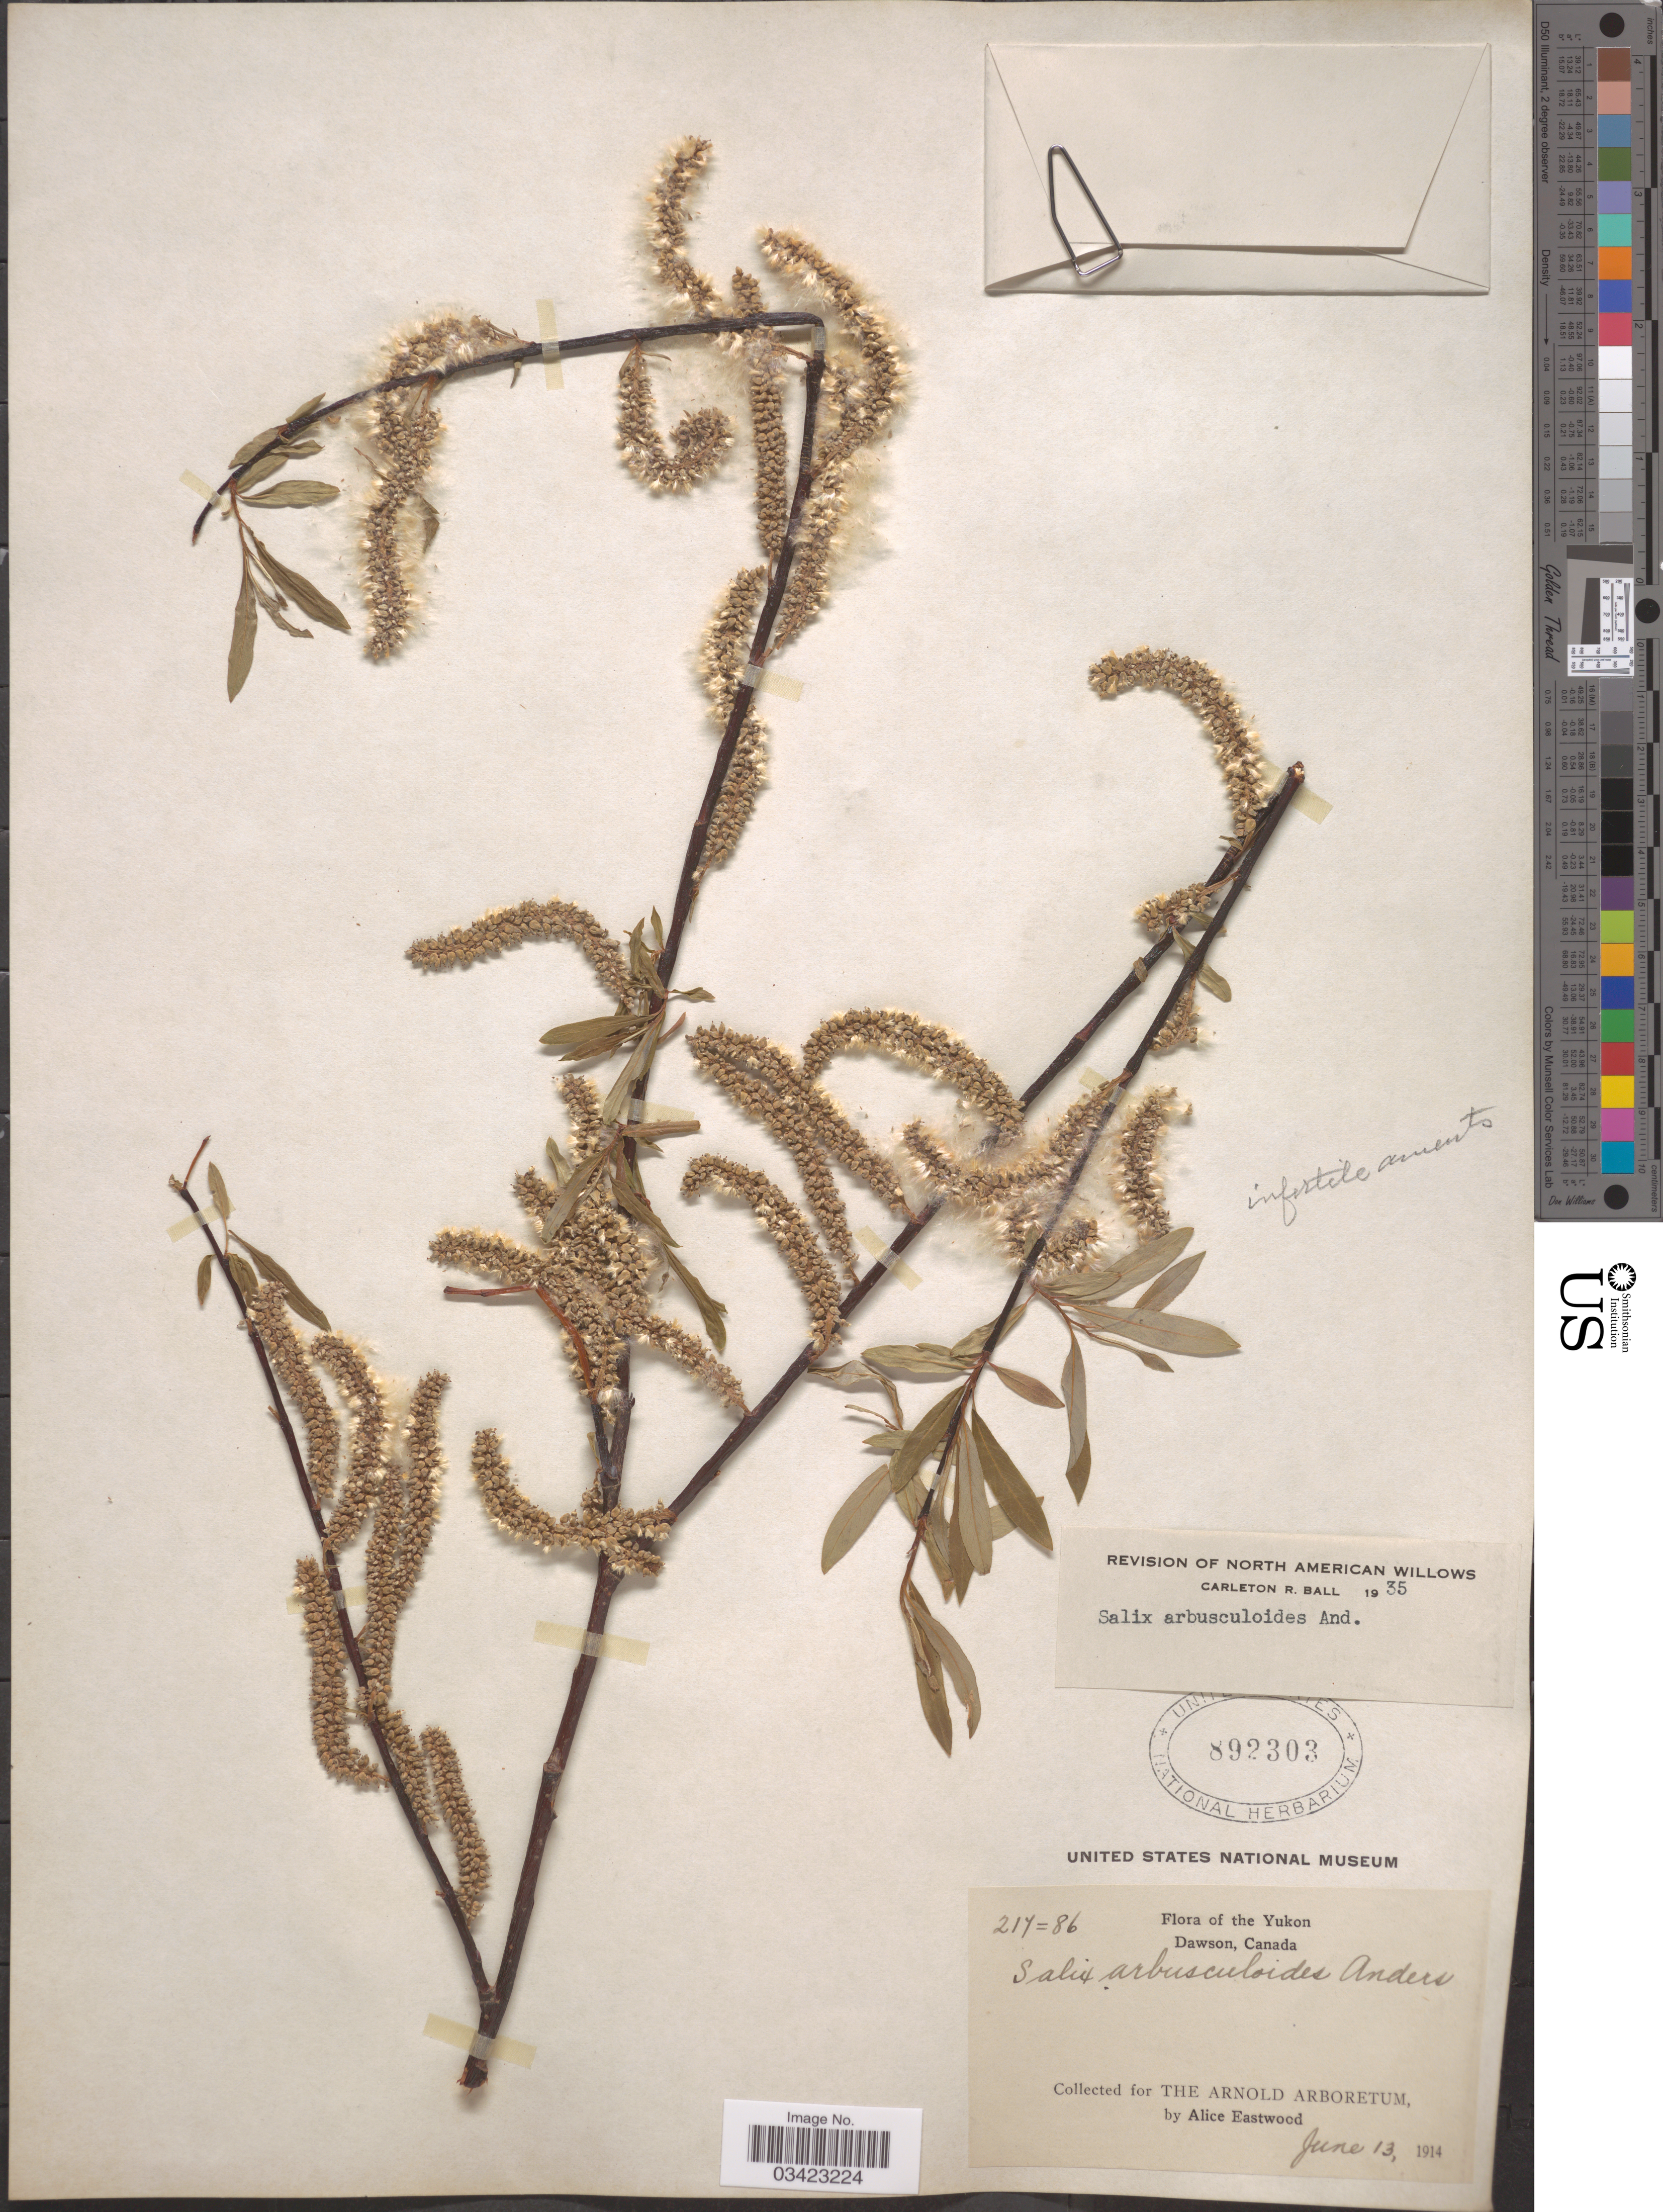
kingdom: Plantae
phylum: Tracheophyta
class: Magnoliopsida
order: Malpighiales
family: Salicaceae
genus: Salix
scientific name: Salix arbusculoides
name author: Andersson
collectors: A. Eastwood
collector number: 217=86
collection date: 1914-06-13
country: Canada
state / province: Yukon Territory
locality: Yukon. Dawson.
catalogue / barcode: US 892303